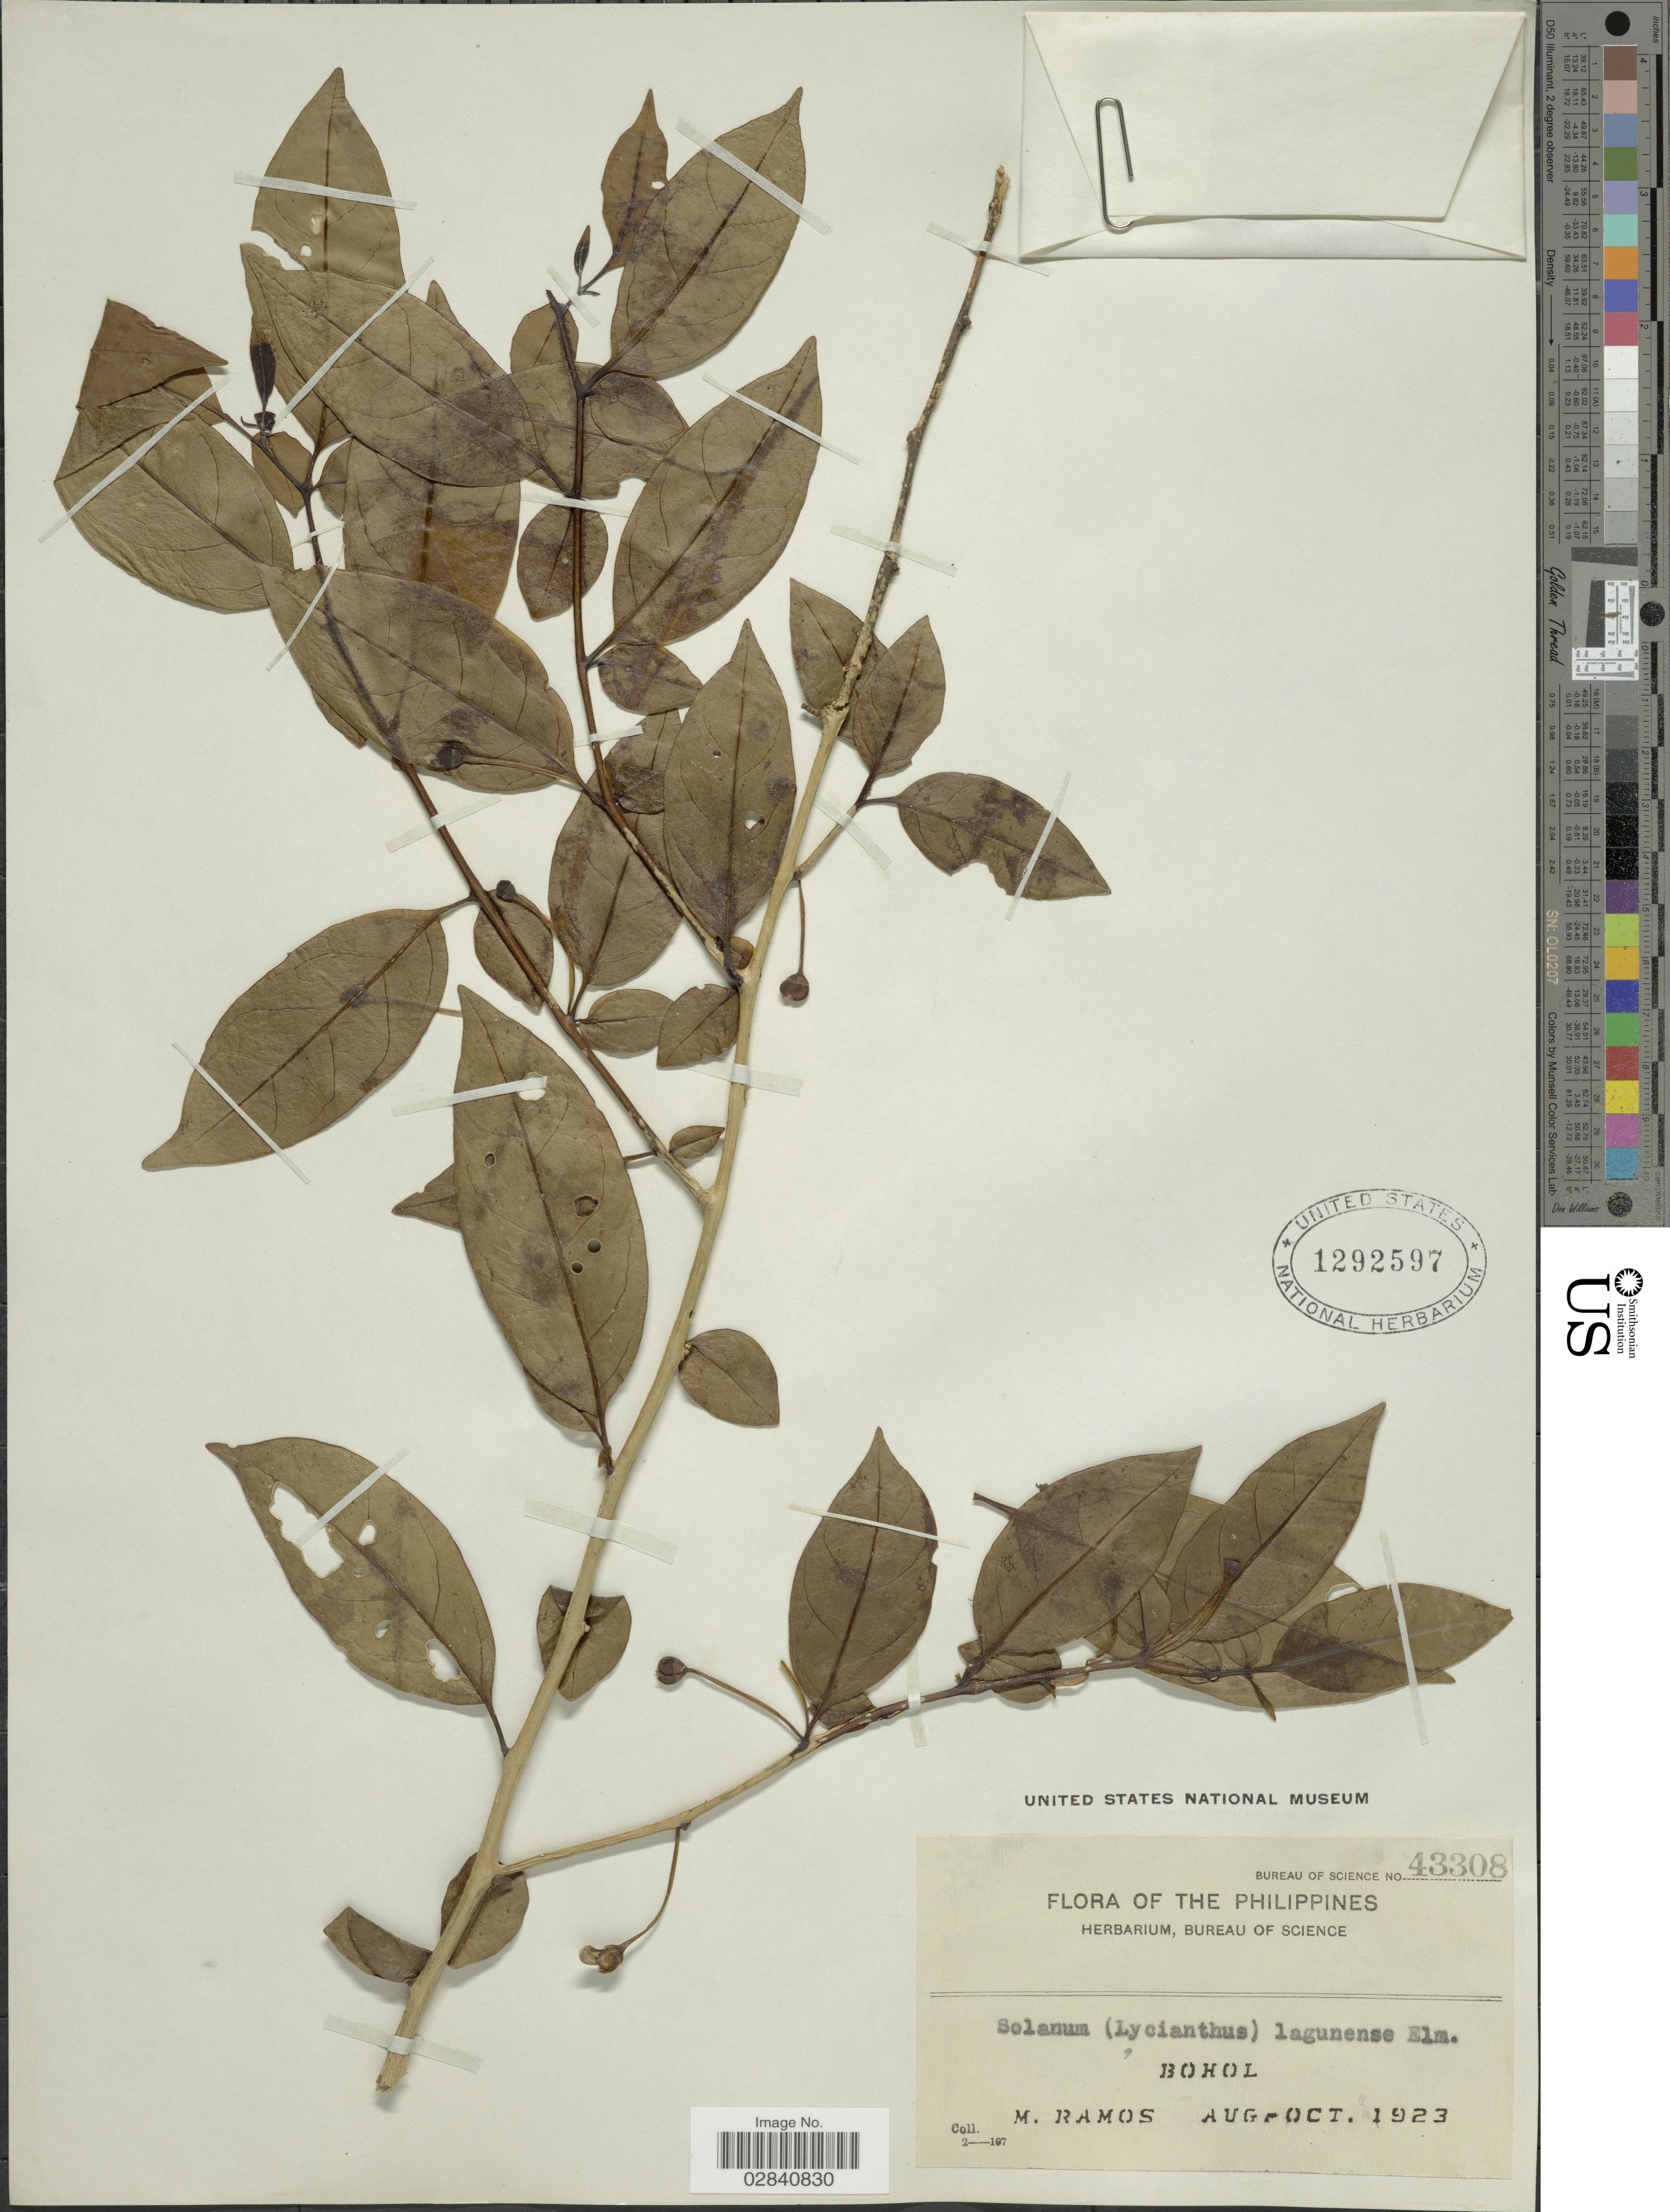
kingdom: Plantae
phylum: Tracheophyta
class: Magnoliopsida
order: Solanales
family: Solanaceae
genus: Lycianthes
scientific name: Lycianthes lagunensis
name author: (Elmer) Bitter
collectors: M. Ramos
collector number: Bureau of Science 43308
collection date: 1923-08/1923-10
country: Philippines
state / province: Central Visayas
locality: Bohol.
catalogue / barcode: US 1292597